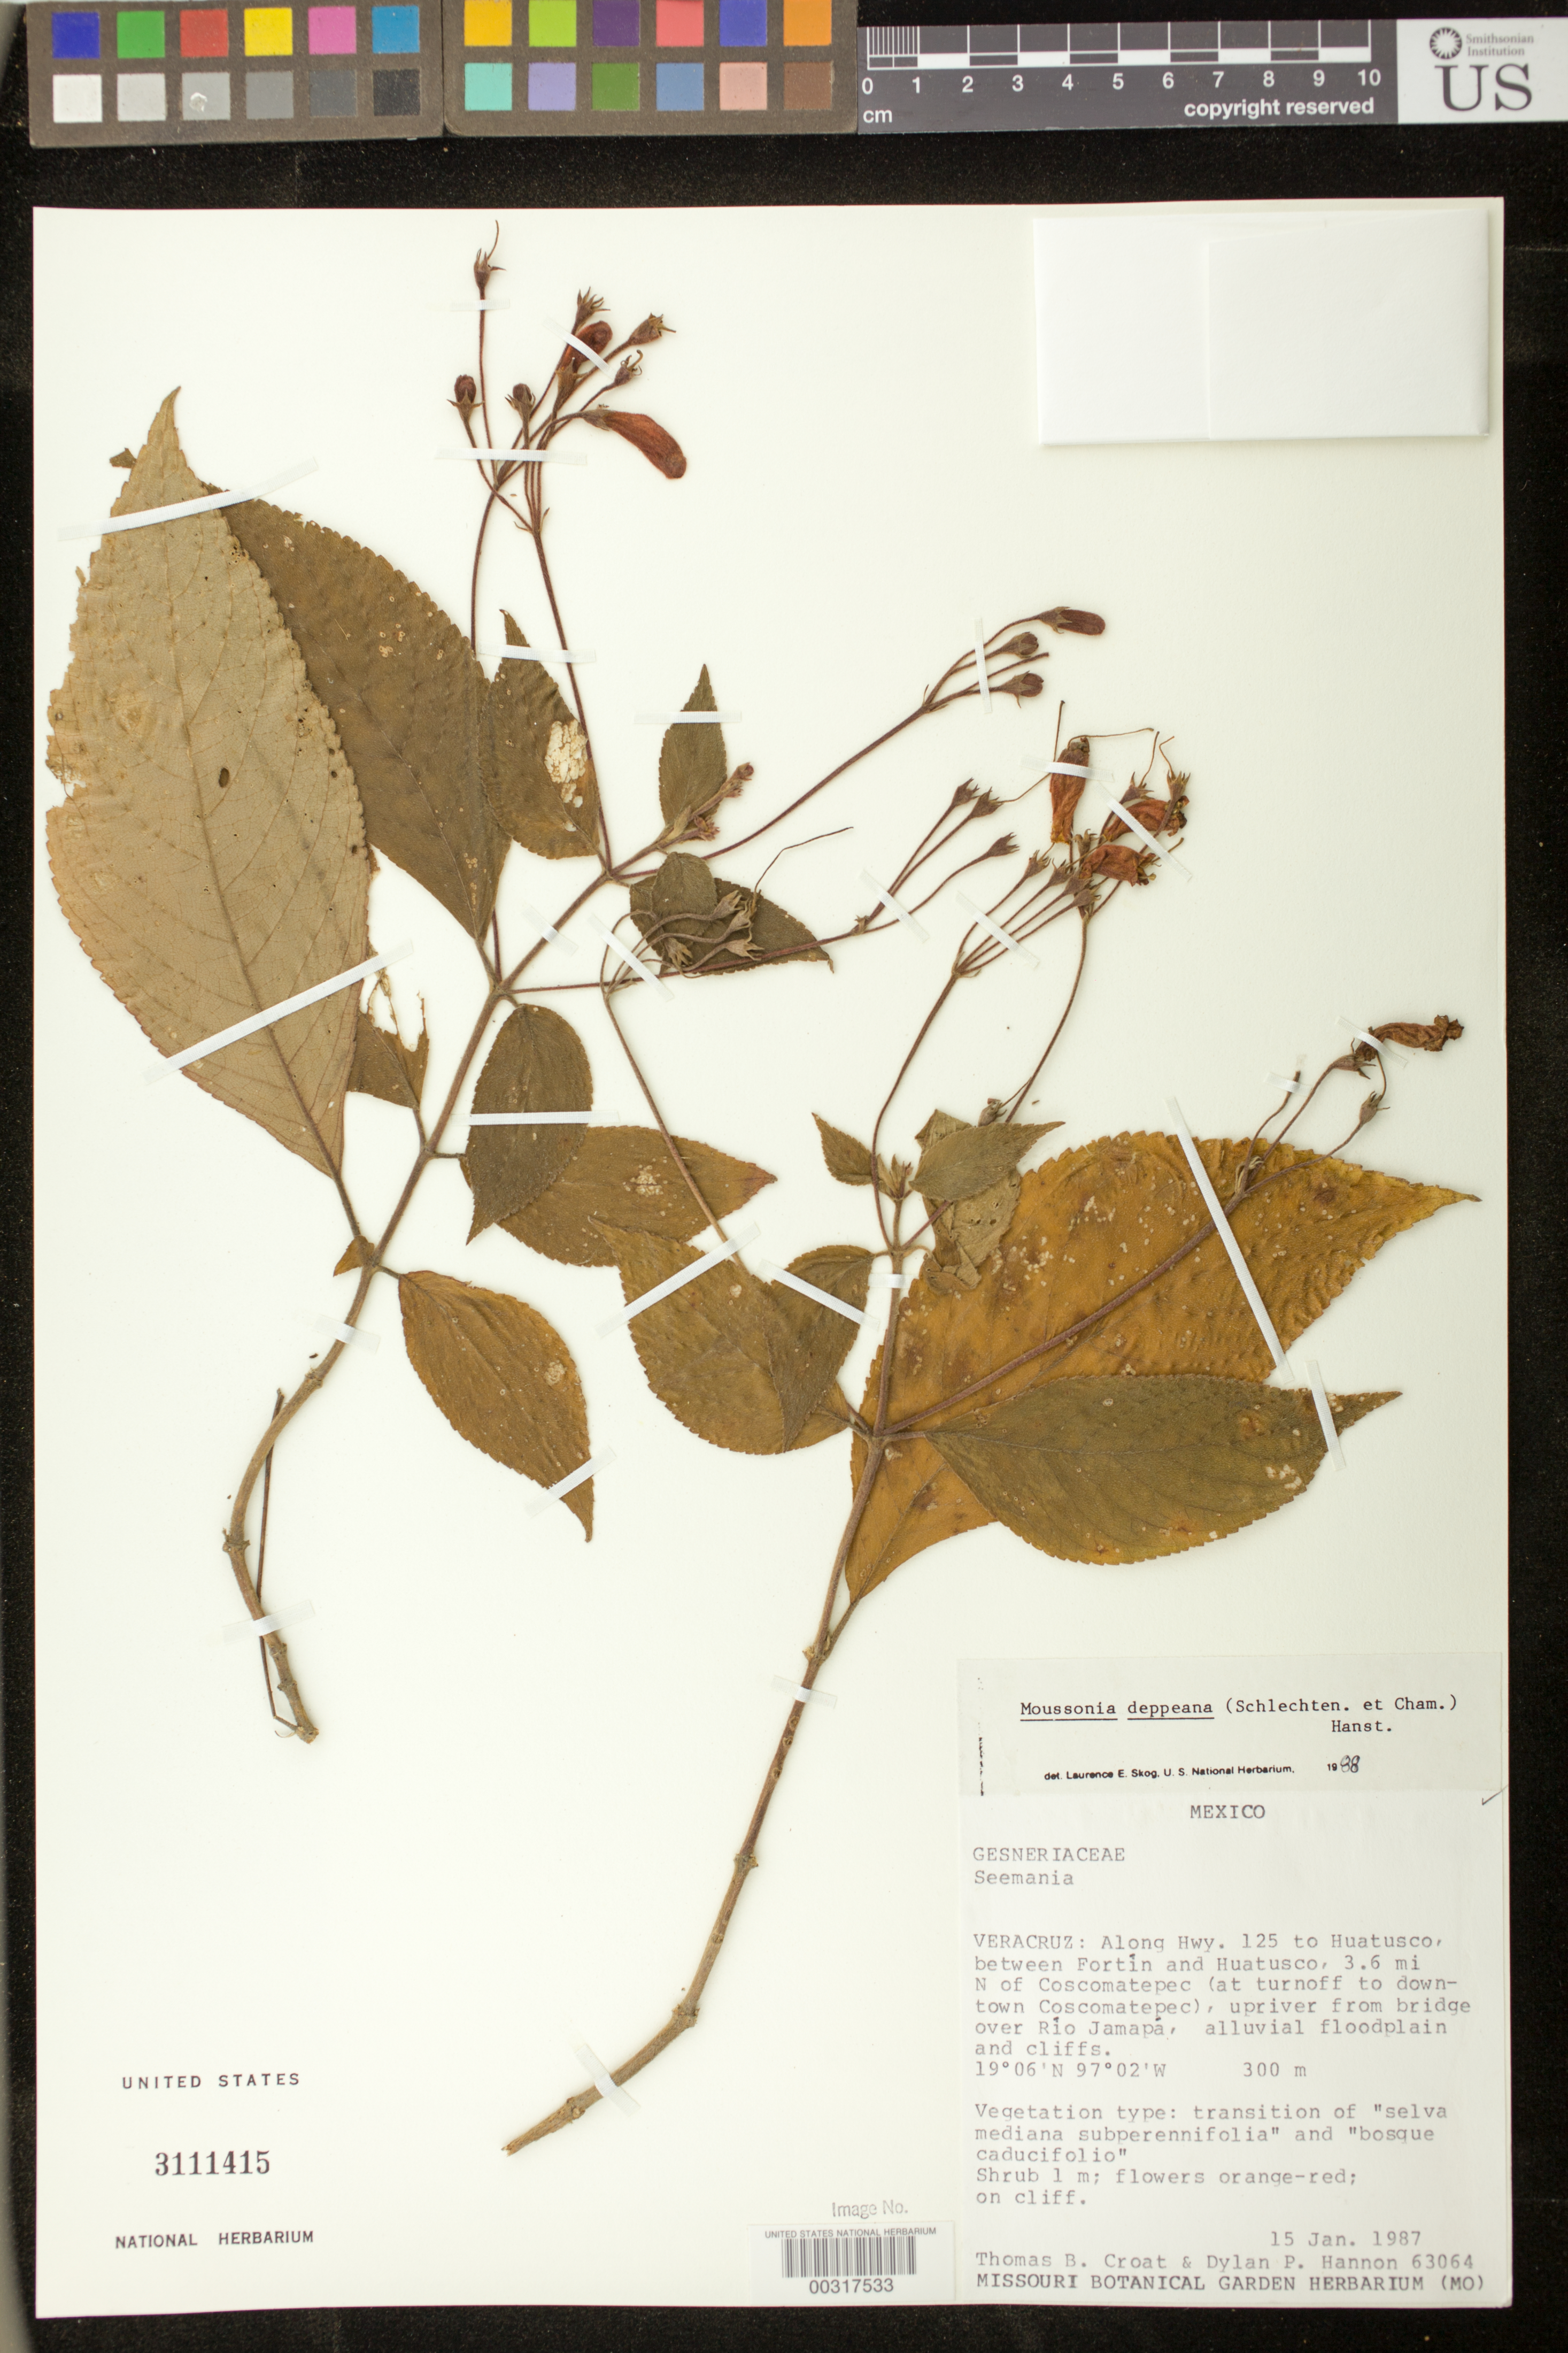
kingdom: Plantae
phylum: Tracheophyta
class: Magnoliopsida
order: Lamiales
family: Gesneriaceae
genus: Moussonia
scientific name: Moussonia deppeana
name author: (Schltdl. & Cham.) Klotzsch ex Hanst.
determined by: Skog, Laurence E.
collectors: T. B. Croat & D. Hannon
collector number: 63064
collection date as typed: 15 Jan 1987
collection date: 1987-01-15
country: Mexico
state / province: Veracruz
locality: Along hwy 125 to Huatusco, between Fortlin and Huatusco, 3.6 mi N of Coscomatepec, up river from bridge over Rio Jamapa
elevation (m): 300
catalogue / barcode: US 3111415